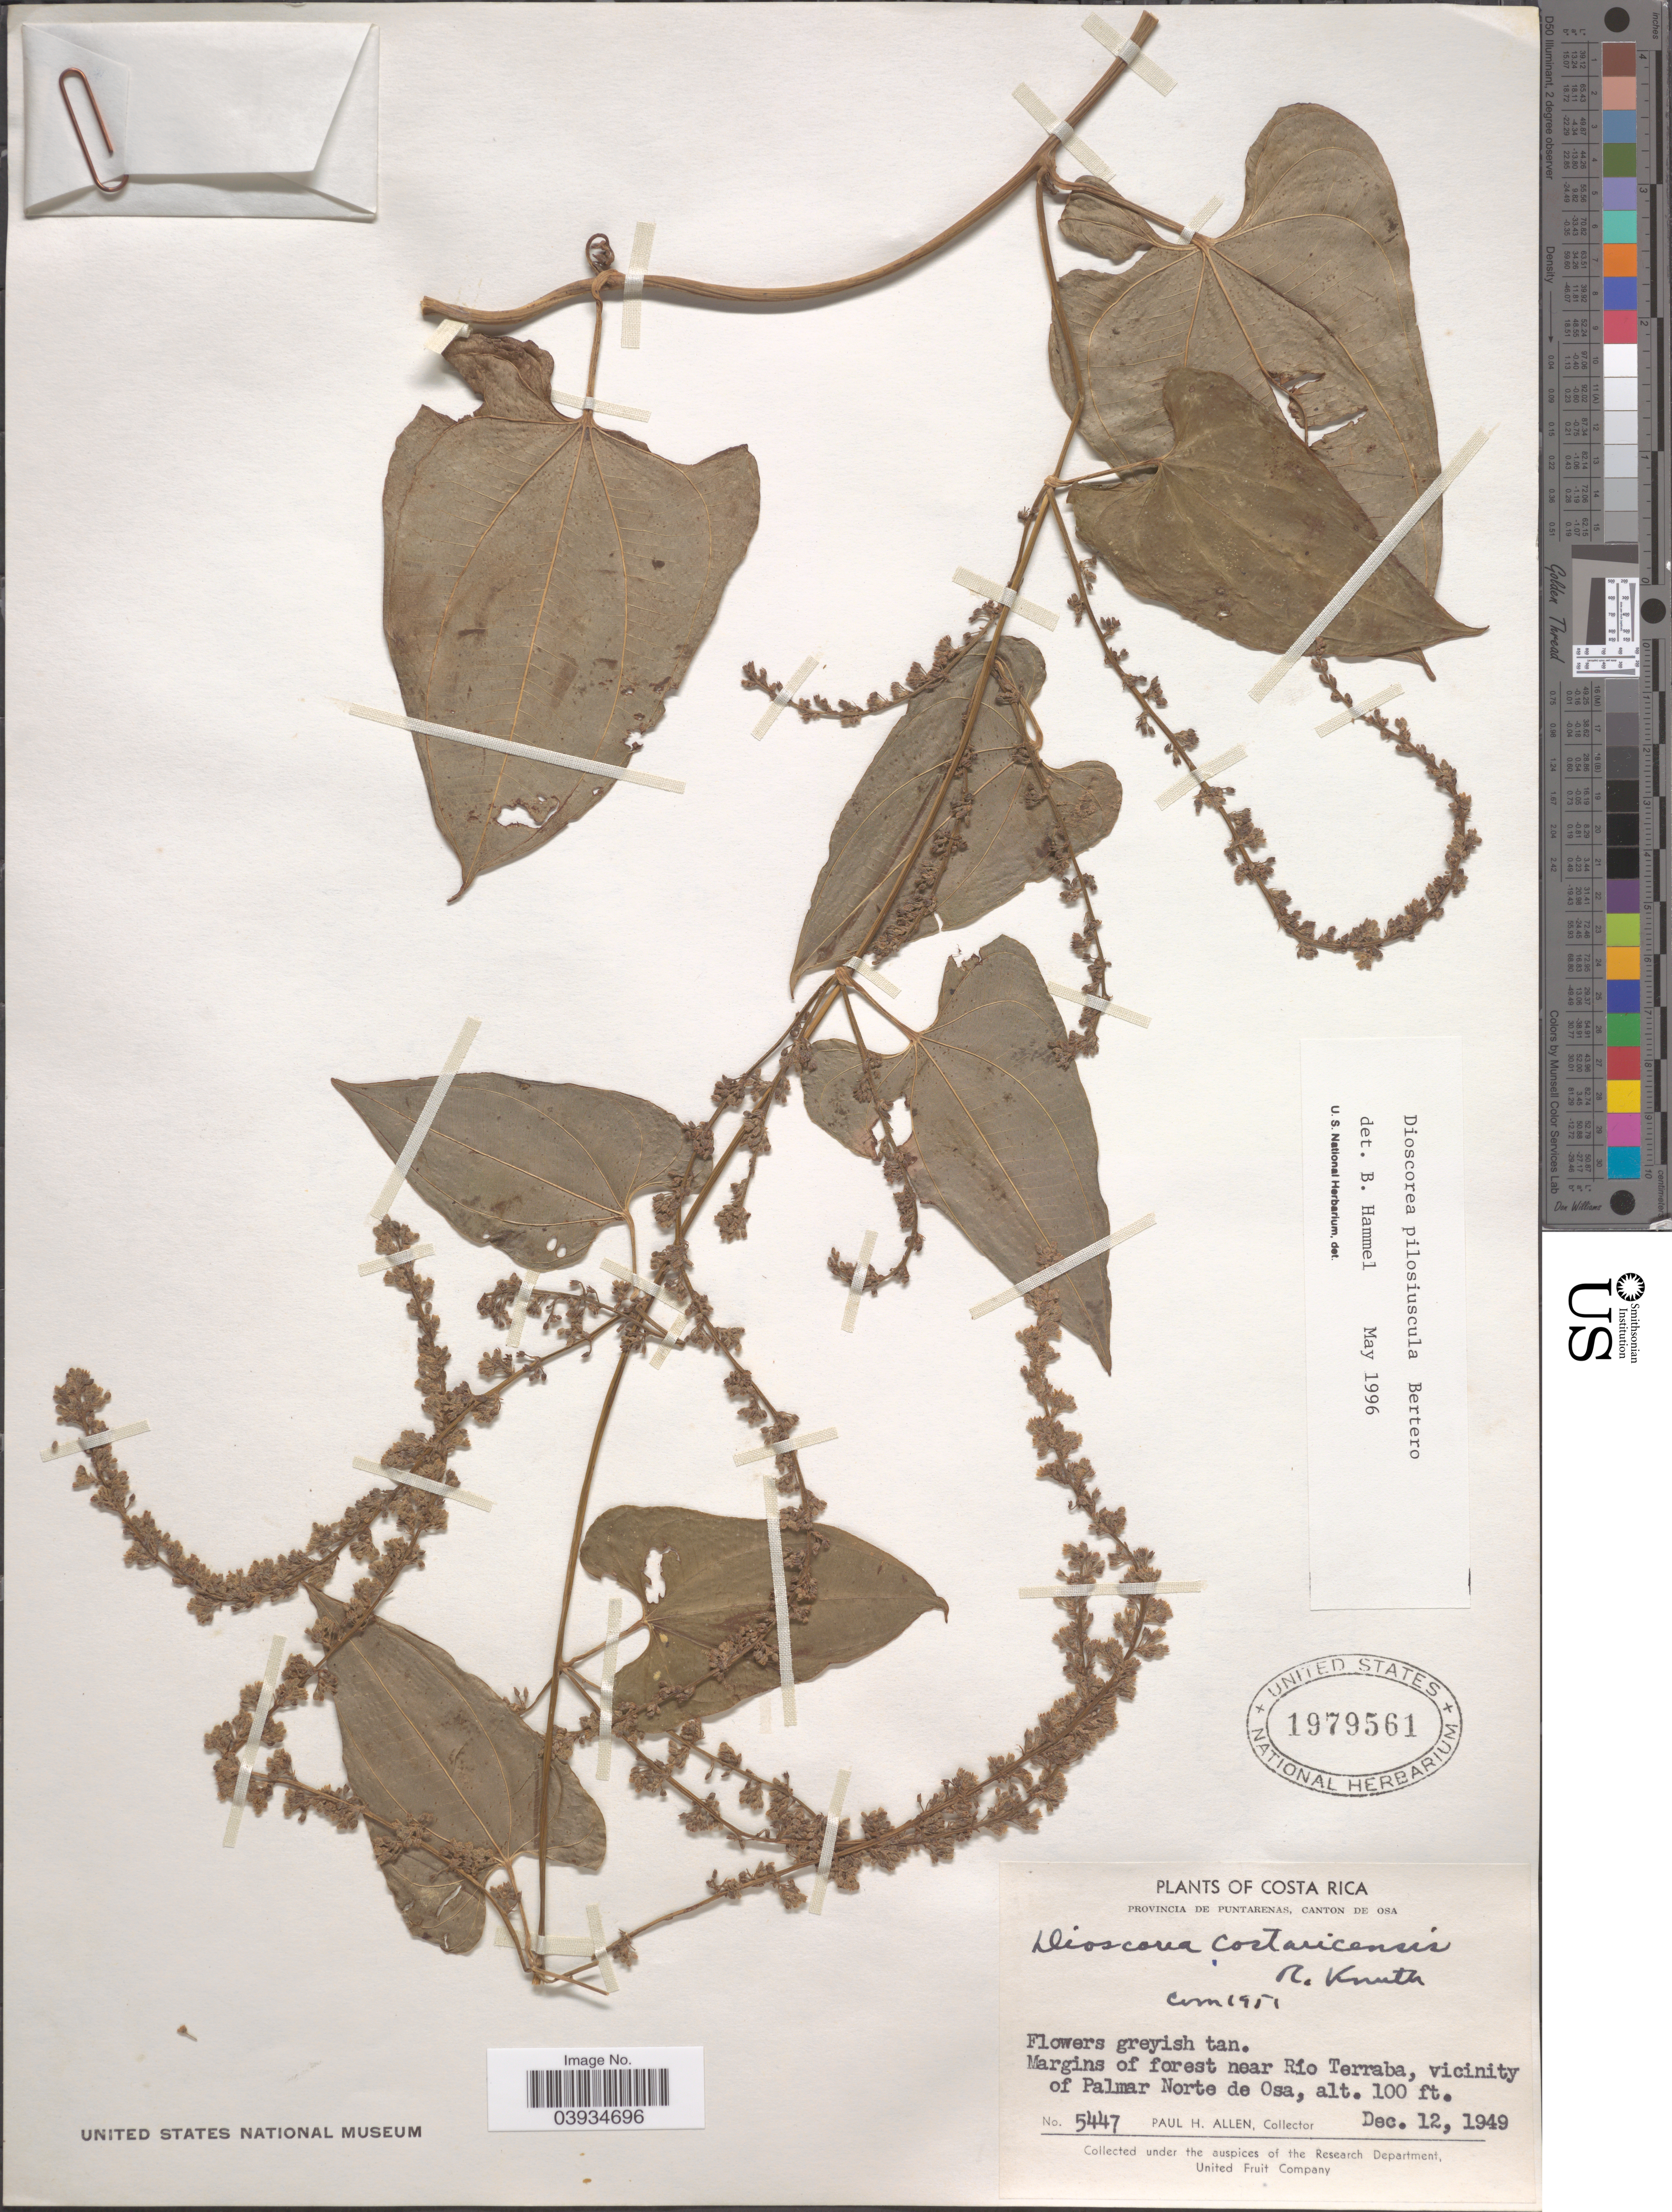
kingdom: Plantae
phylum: Tracheophyta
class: Liliopsida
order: Dioscoreales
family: Dioscoreaceae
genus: Dioscorea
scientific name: Dioscorea pilosiuscula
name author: Bertero ex Spreng.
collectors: P. H. Allen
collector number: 5447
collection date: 1949-12-12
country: Costa Rica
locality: Provincia de Puntarenas, Canton de Osa. Margins of forest near Río Terraba, vicinity of Palmar Norte de Osa.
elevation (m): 30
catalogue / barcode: US 1979561